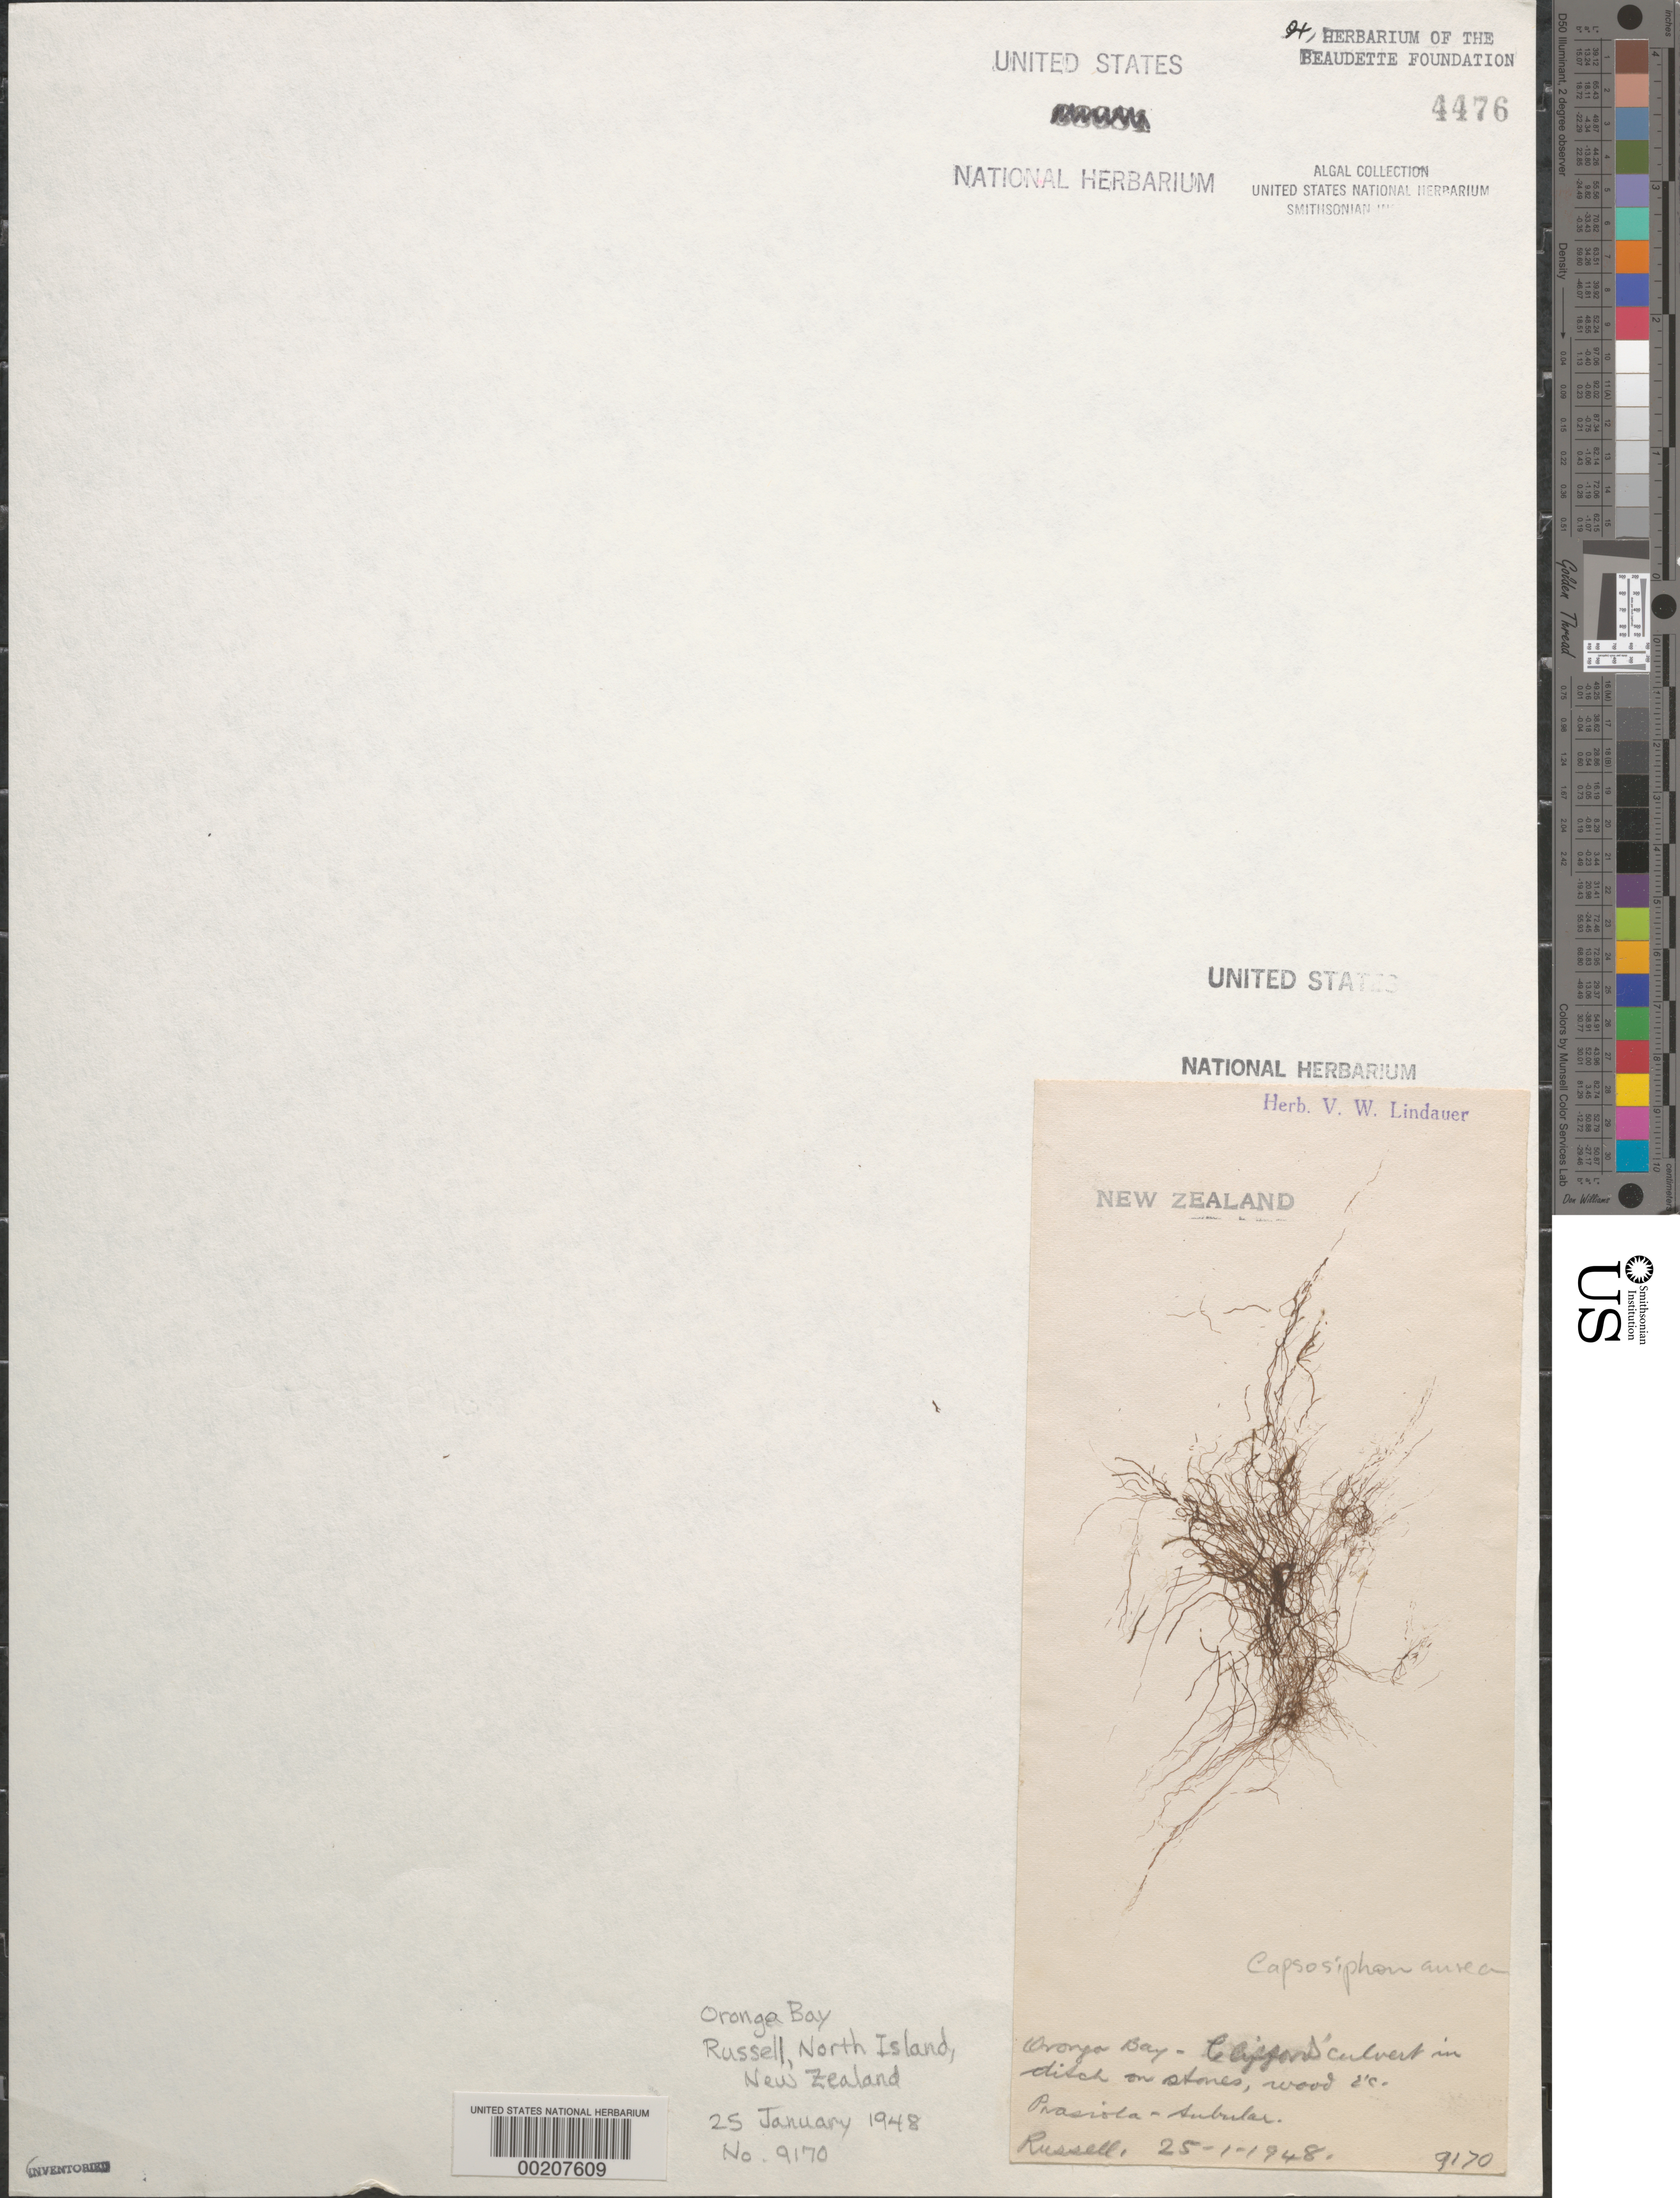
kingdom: Plantae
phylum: Chlorophyta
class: Ulvophyceae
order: Ulotrichales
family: Ulotrichaceae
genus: Capsosiphon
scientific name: Capsosiphon aureus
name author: V.J. Chapm.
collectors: V. Lindauer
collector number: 9170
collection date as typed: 25 Jan 1948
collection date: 1948-01-25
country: New Zealand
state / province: Northland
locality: Orongo bay, russell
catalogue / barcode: US 4476